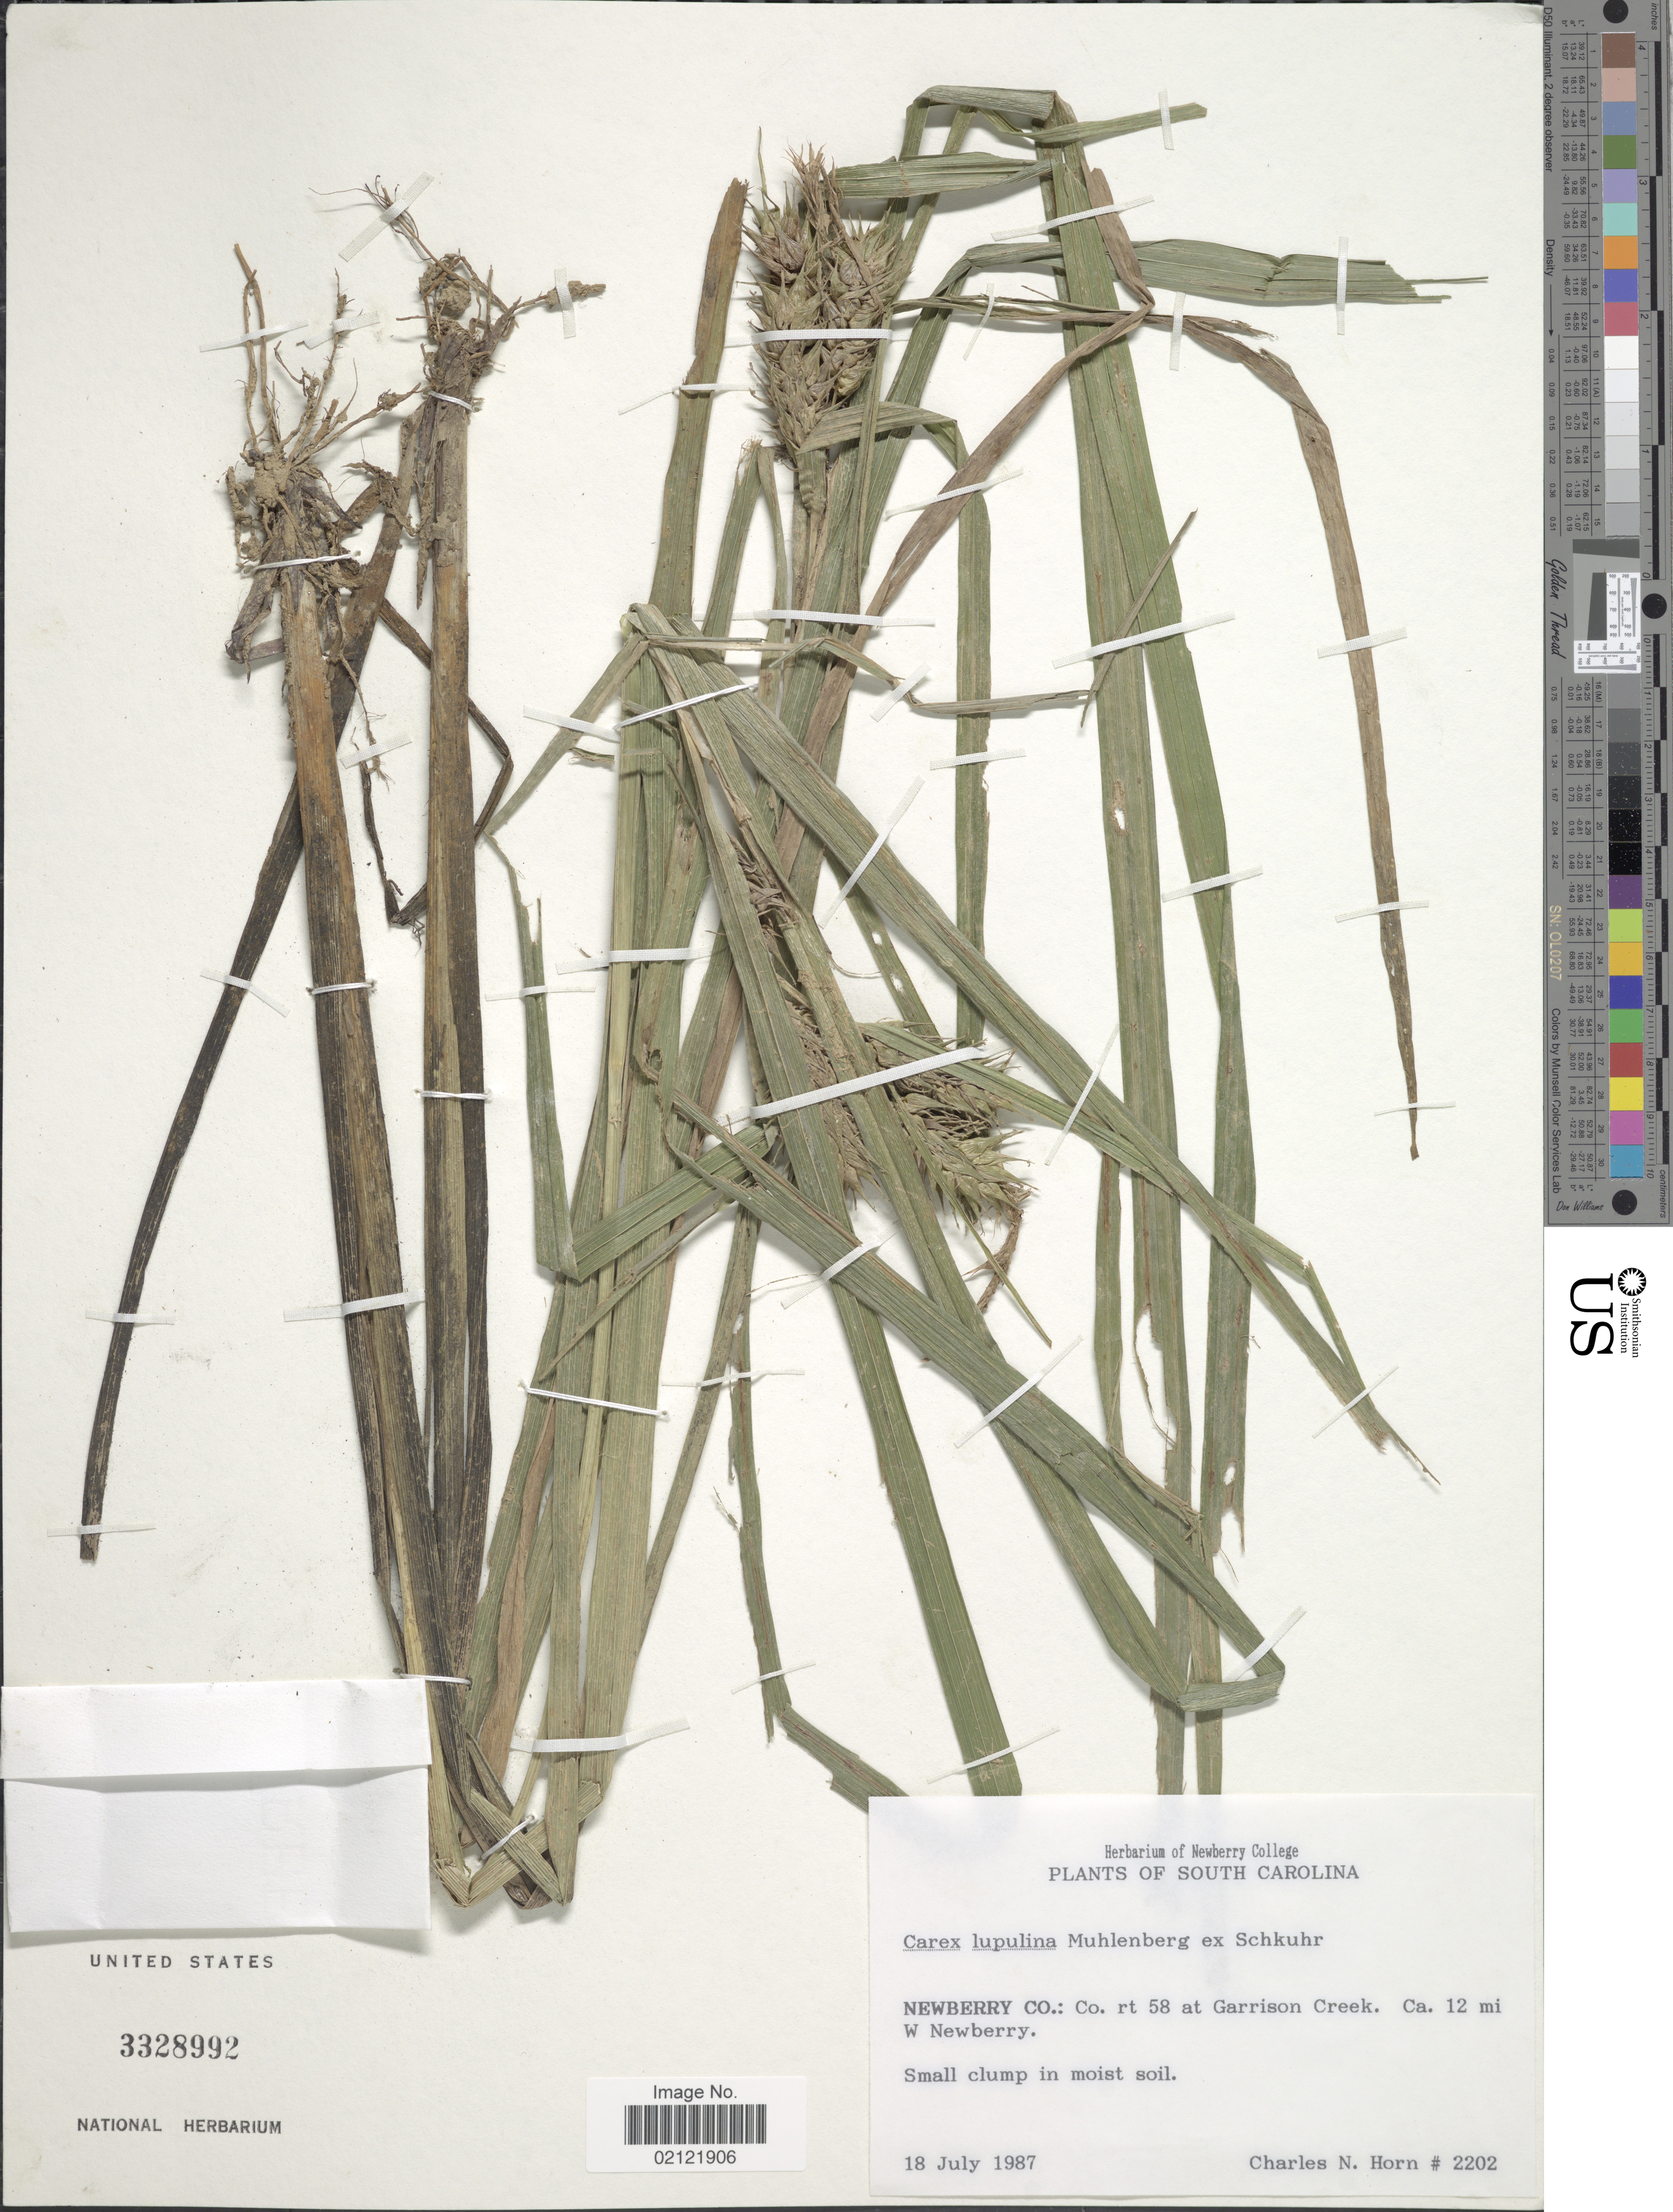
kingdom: Plantae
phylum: Tracheophyta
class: Liliopsida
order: Poales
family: Cyperaceae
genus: Carex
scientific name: Carex lupulina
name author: Muhl. ex Willd.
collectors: C. N. Horn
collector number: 2202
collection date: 1987-07-18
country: United States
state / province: South Carolina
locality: Newberry Co.: Co. rt 58 at Garrison Creek. Ca. 12 mi W Newberry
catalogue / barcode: US 3328992